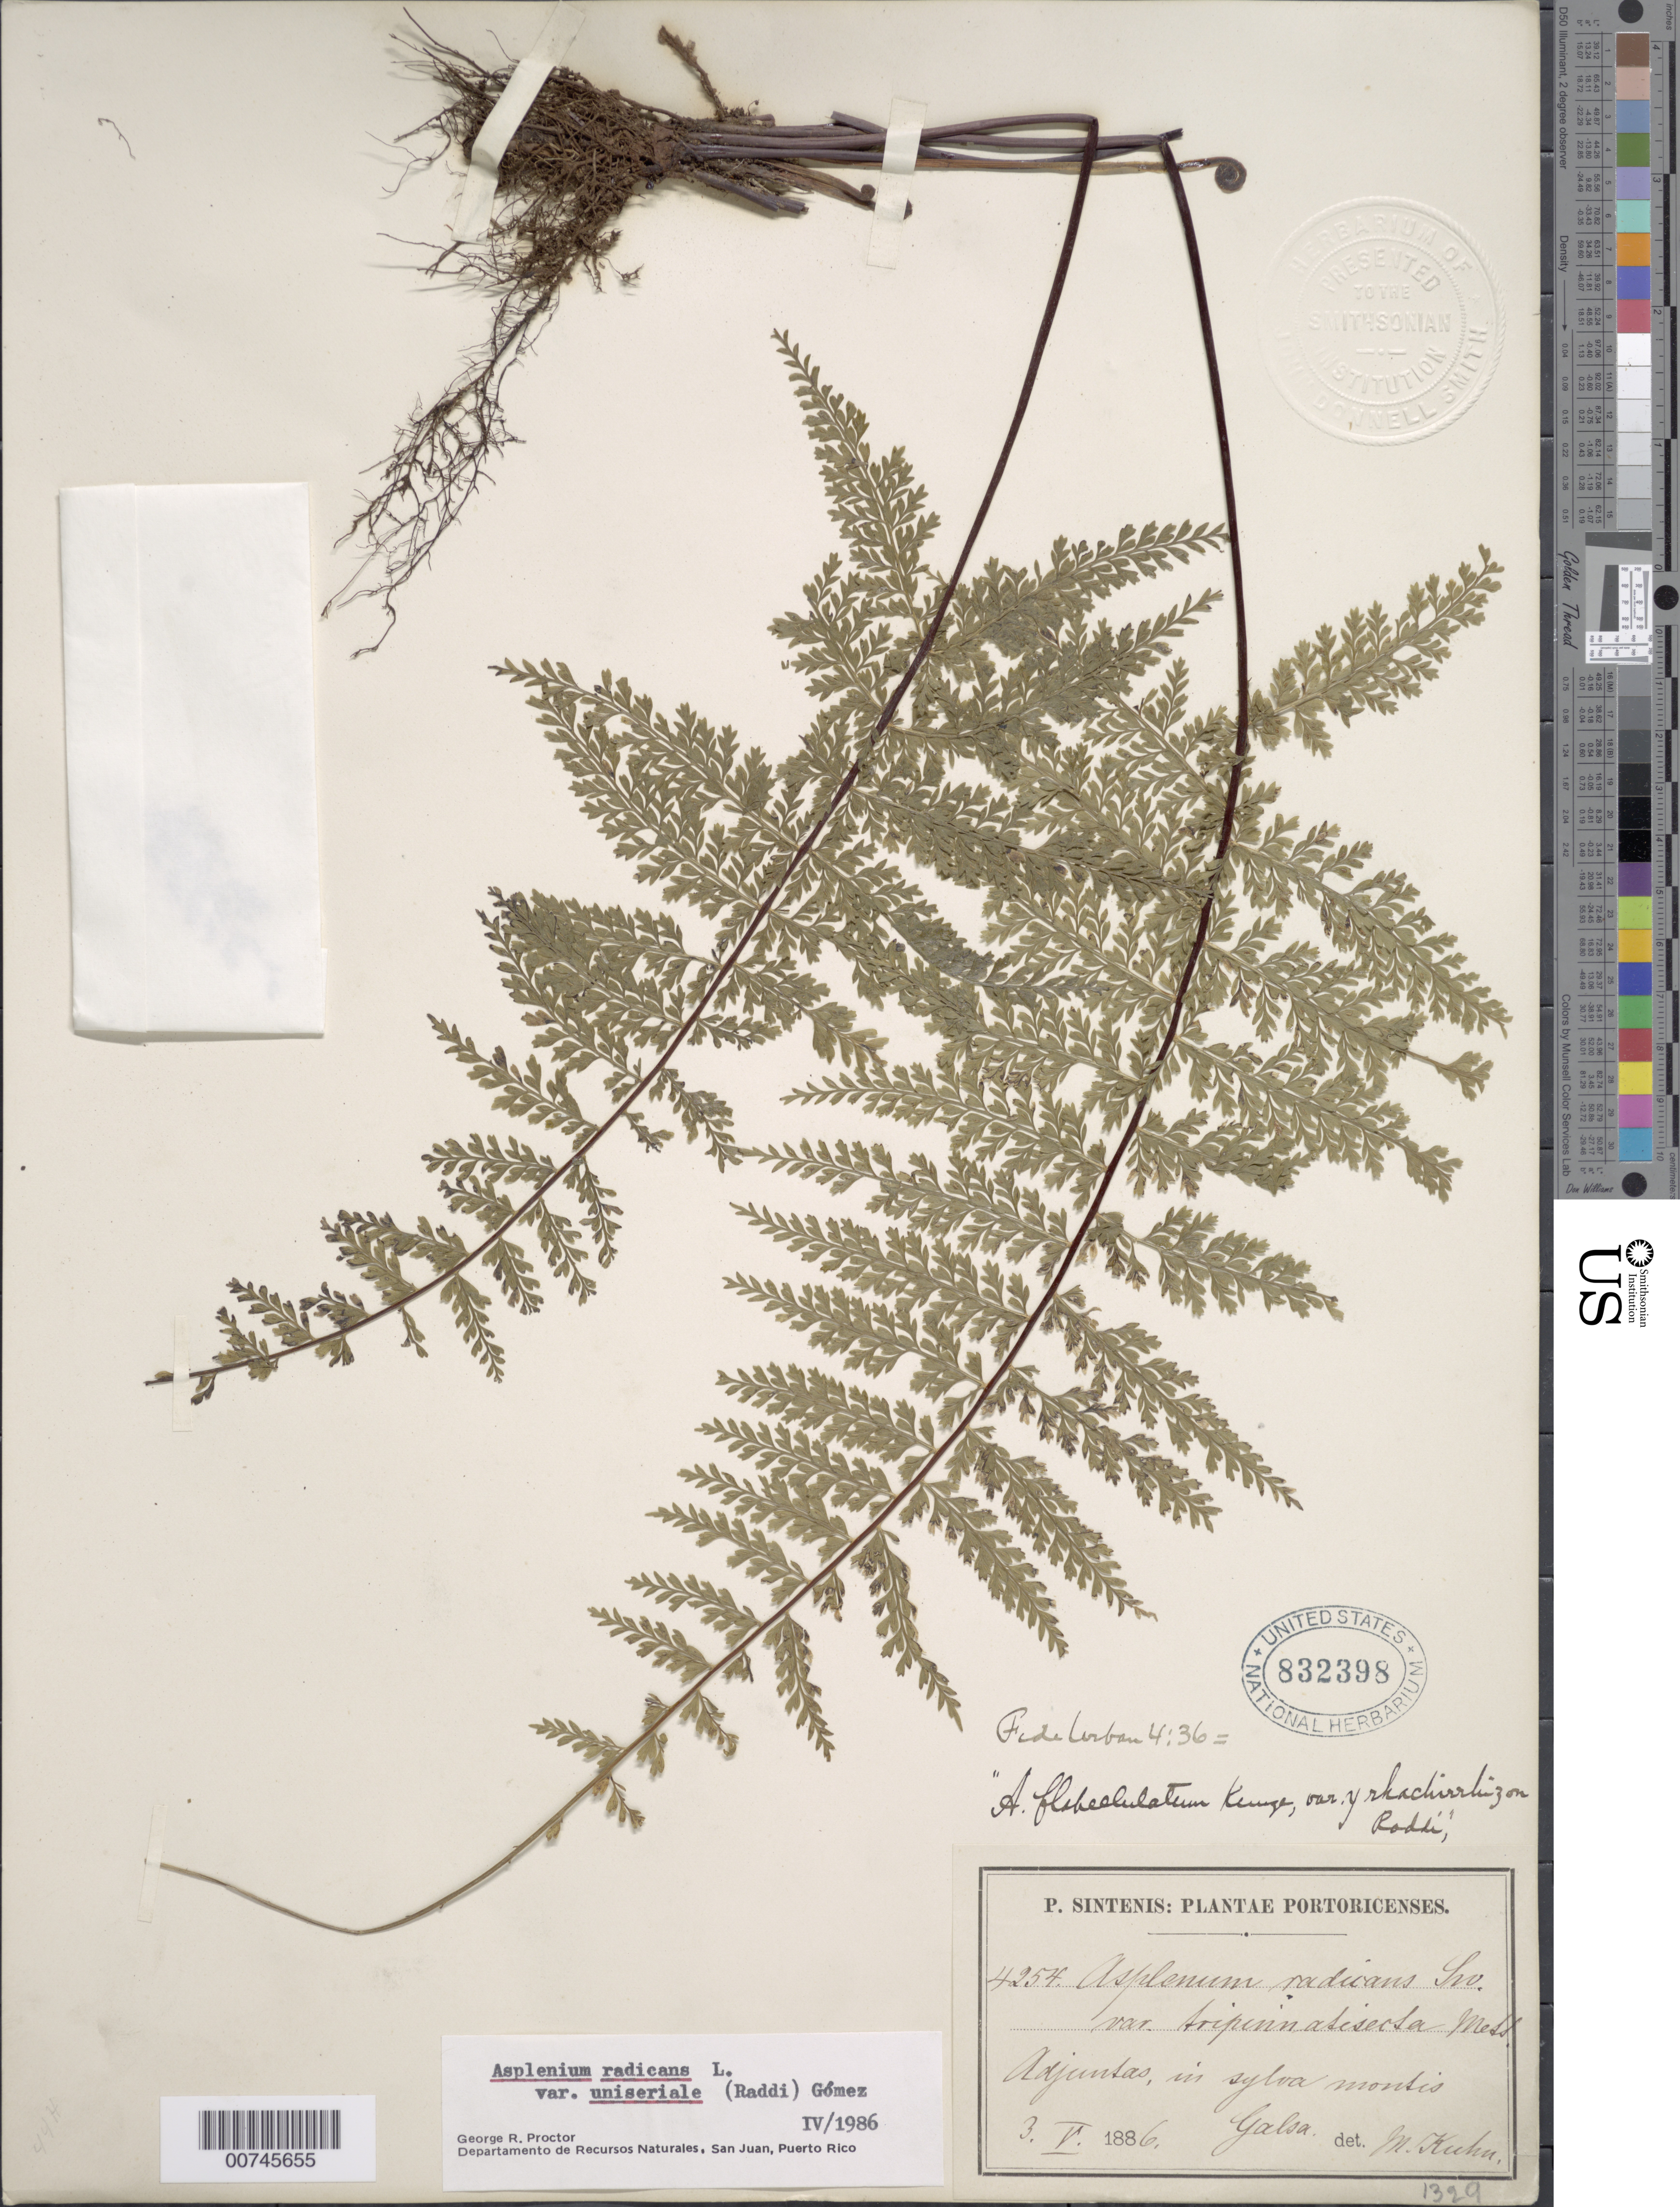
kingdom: Plantae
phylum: Tracheophyta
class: Polypodiopsida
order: Polypodiales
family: Aspleniaceae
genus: Asplenium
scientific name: Asplenium radicans var. uniserale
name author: (Raddi) L.D. Gómez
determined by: Proctor, G. R.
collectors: P. Sintenis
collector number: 4254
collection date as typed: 03 May 1886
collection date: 1886-05-03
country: Puerto Rico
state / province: Adjuntas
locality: Adjuntas, forest, Montes Garzas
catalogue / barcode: US 832398